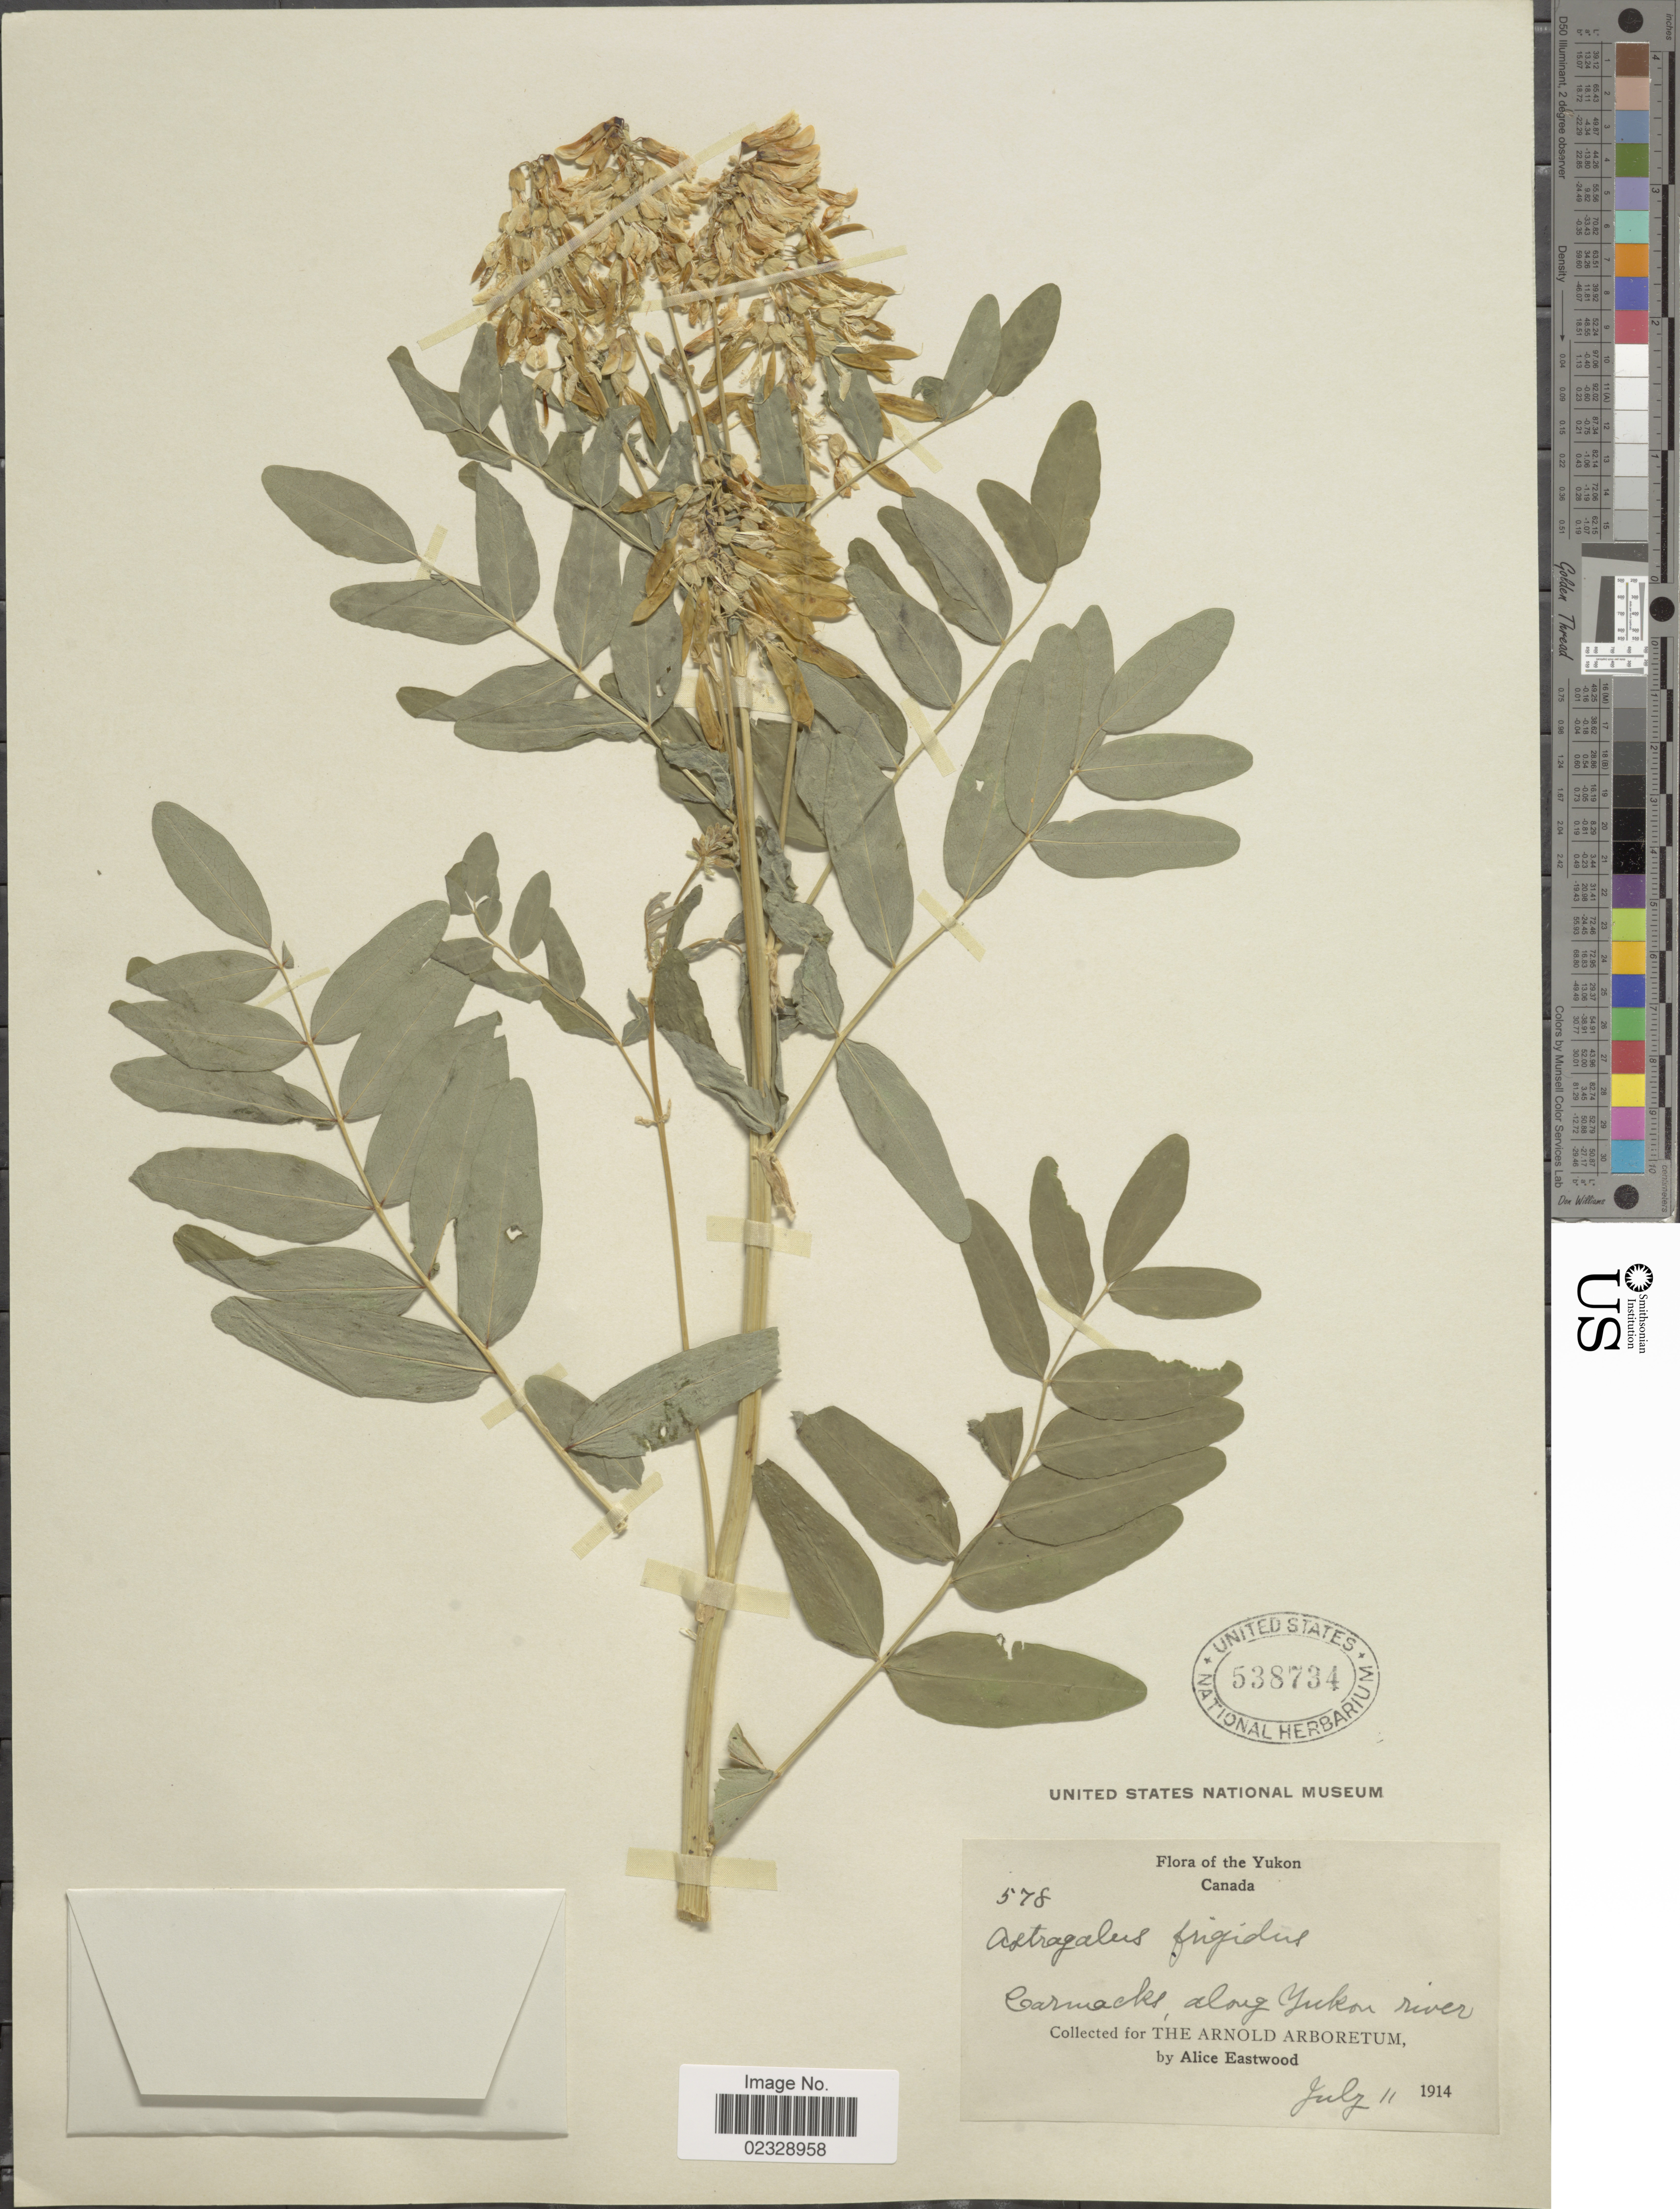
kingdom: Plantae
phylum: Tracheophyta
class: Magnoliopsida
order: Fabales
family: Fabaceae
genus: Astragalus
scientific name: Astragalus americanus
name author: (Hook.) M.E. Jones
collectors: A. Eastwood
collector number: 578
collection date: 1914-07-11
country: Canada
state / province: Yukon Territory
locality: Yukon, Carmacks, along Yukon river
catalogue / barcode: US 538734